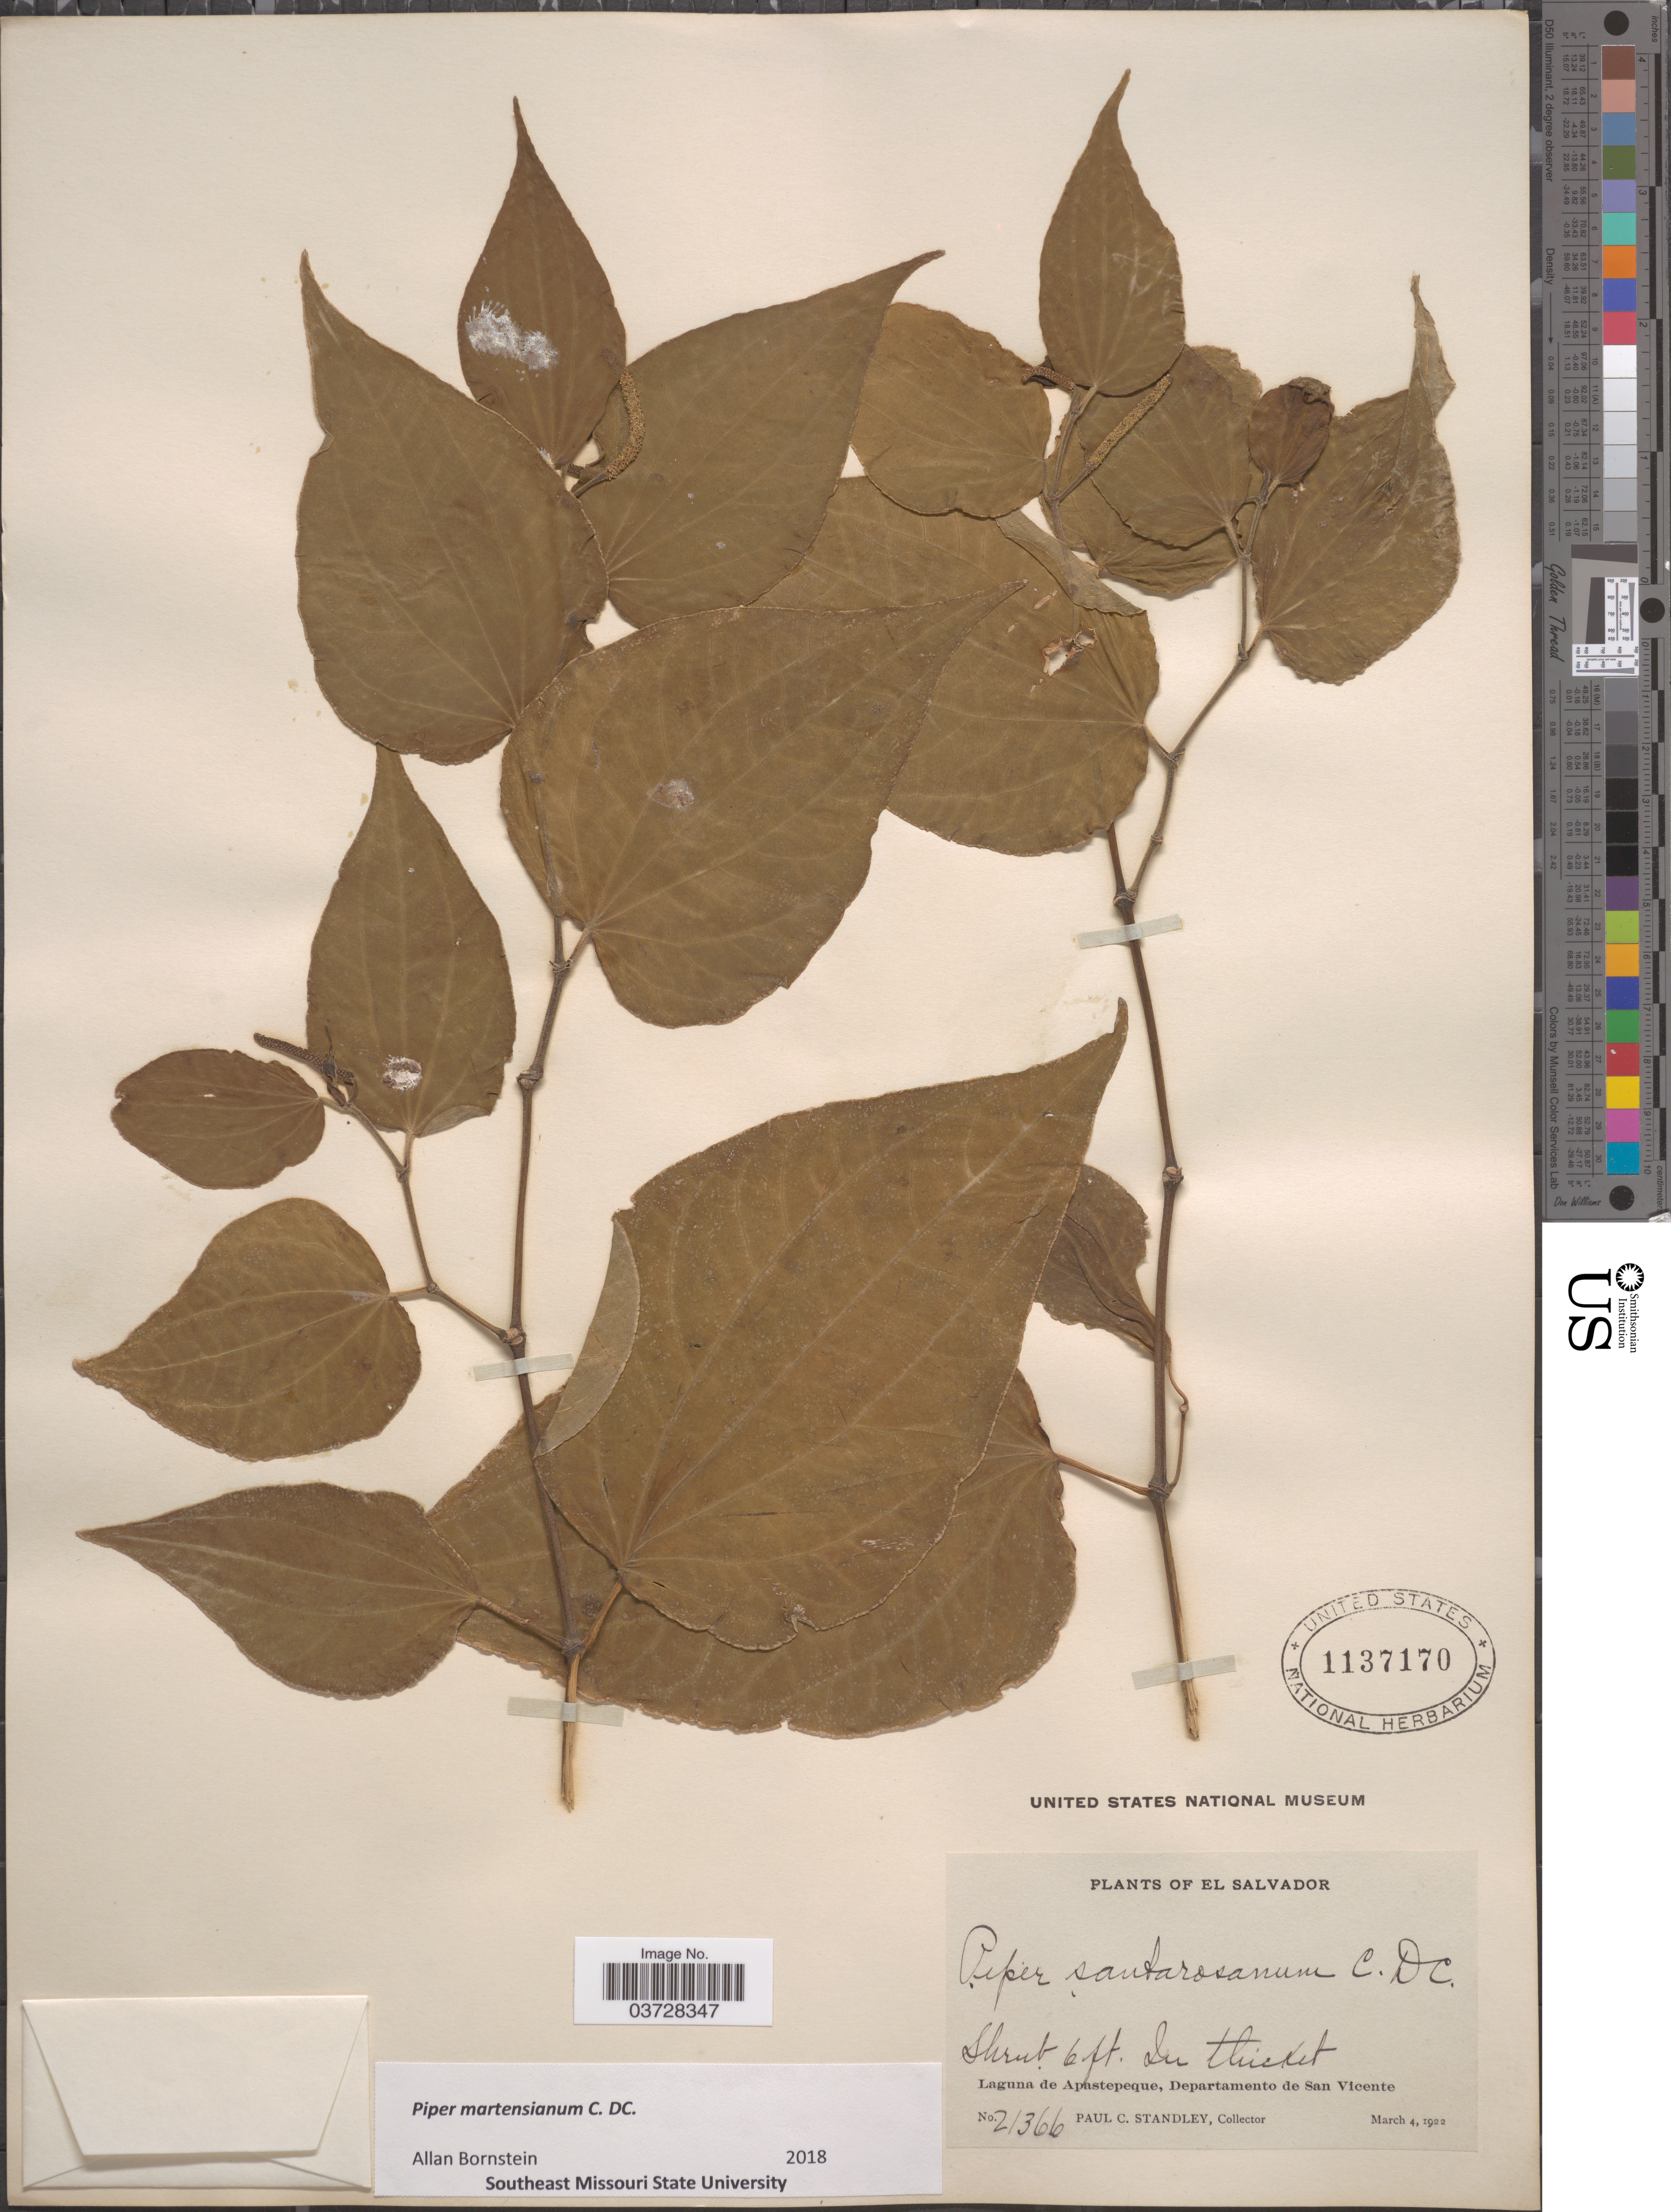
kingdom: Plantae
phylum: Tracheophyta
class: Magnoliopsida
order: Piperales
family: Piperaceae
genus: Piper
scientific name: Piper martensianum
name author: C. DC.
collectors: P. C. Standley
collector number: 21366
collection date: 1922-03-04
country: El Salvador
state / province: San Vincente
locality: Laguna de Apastepeque, Departamento de San Vicente.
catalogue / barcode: US 1137170